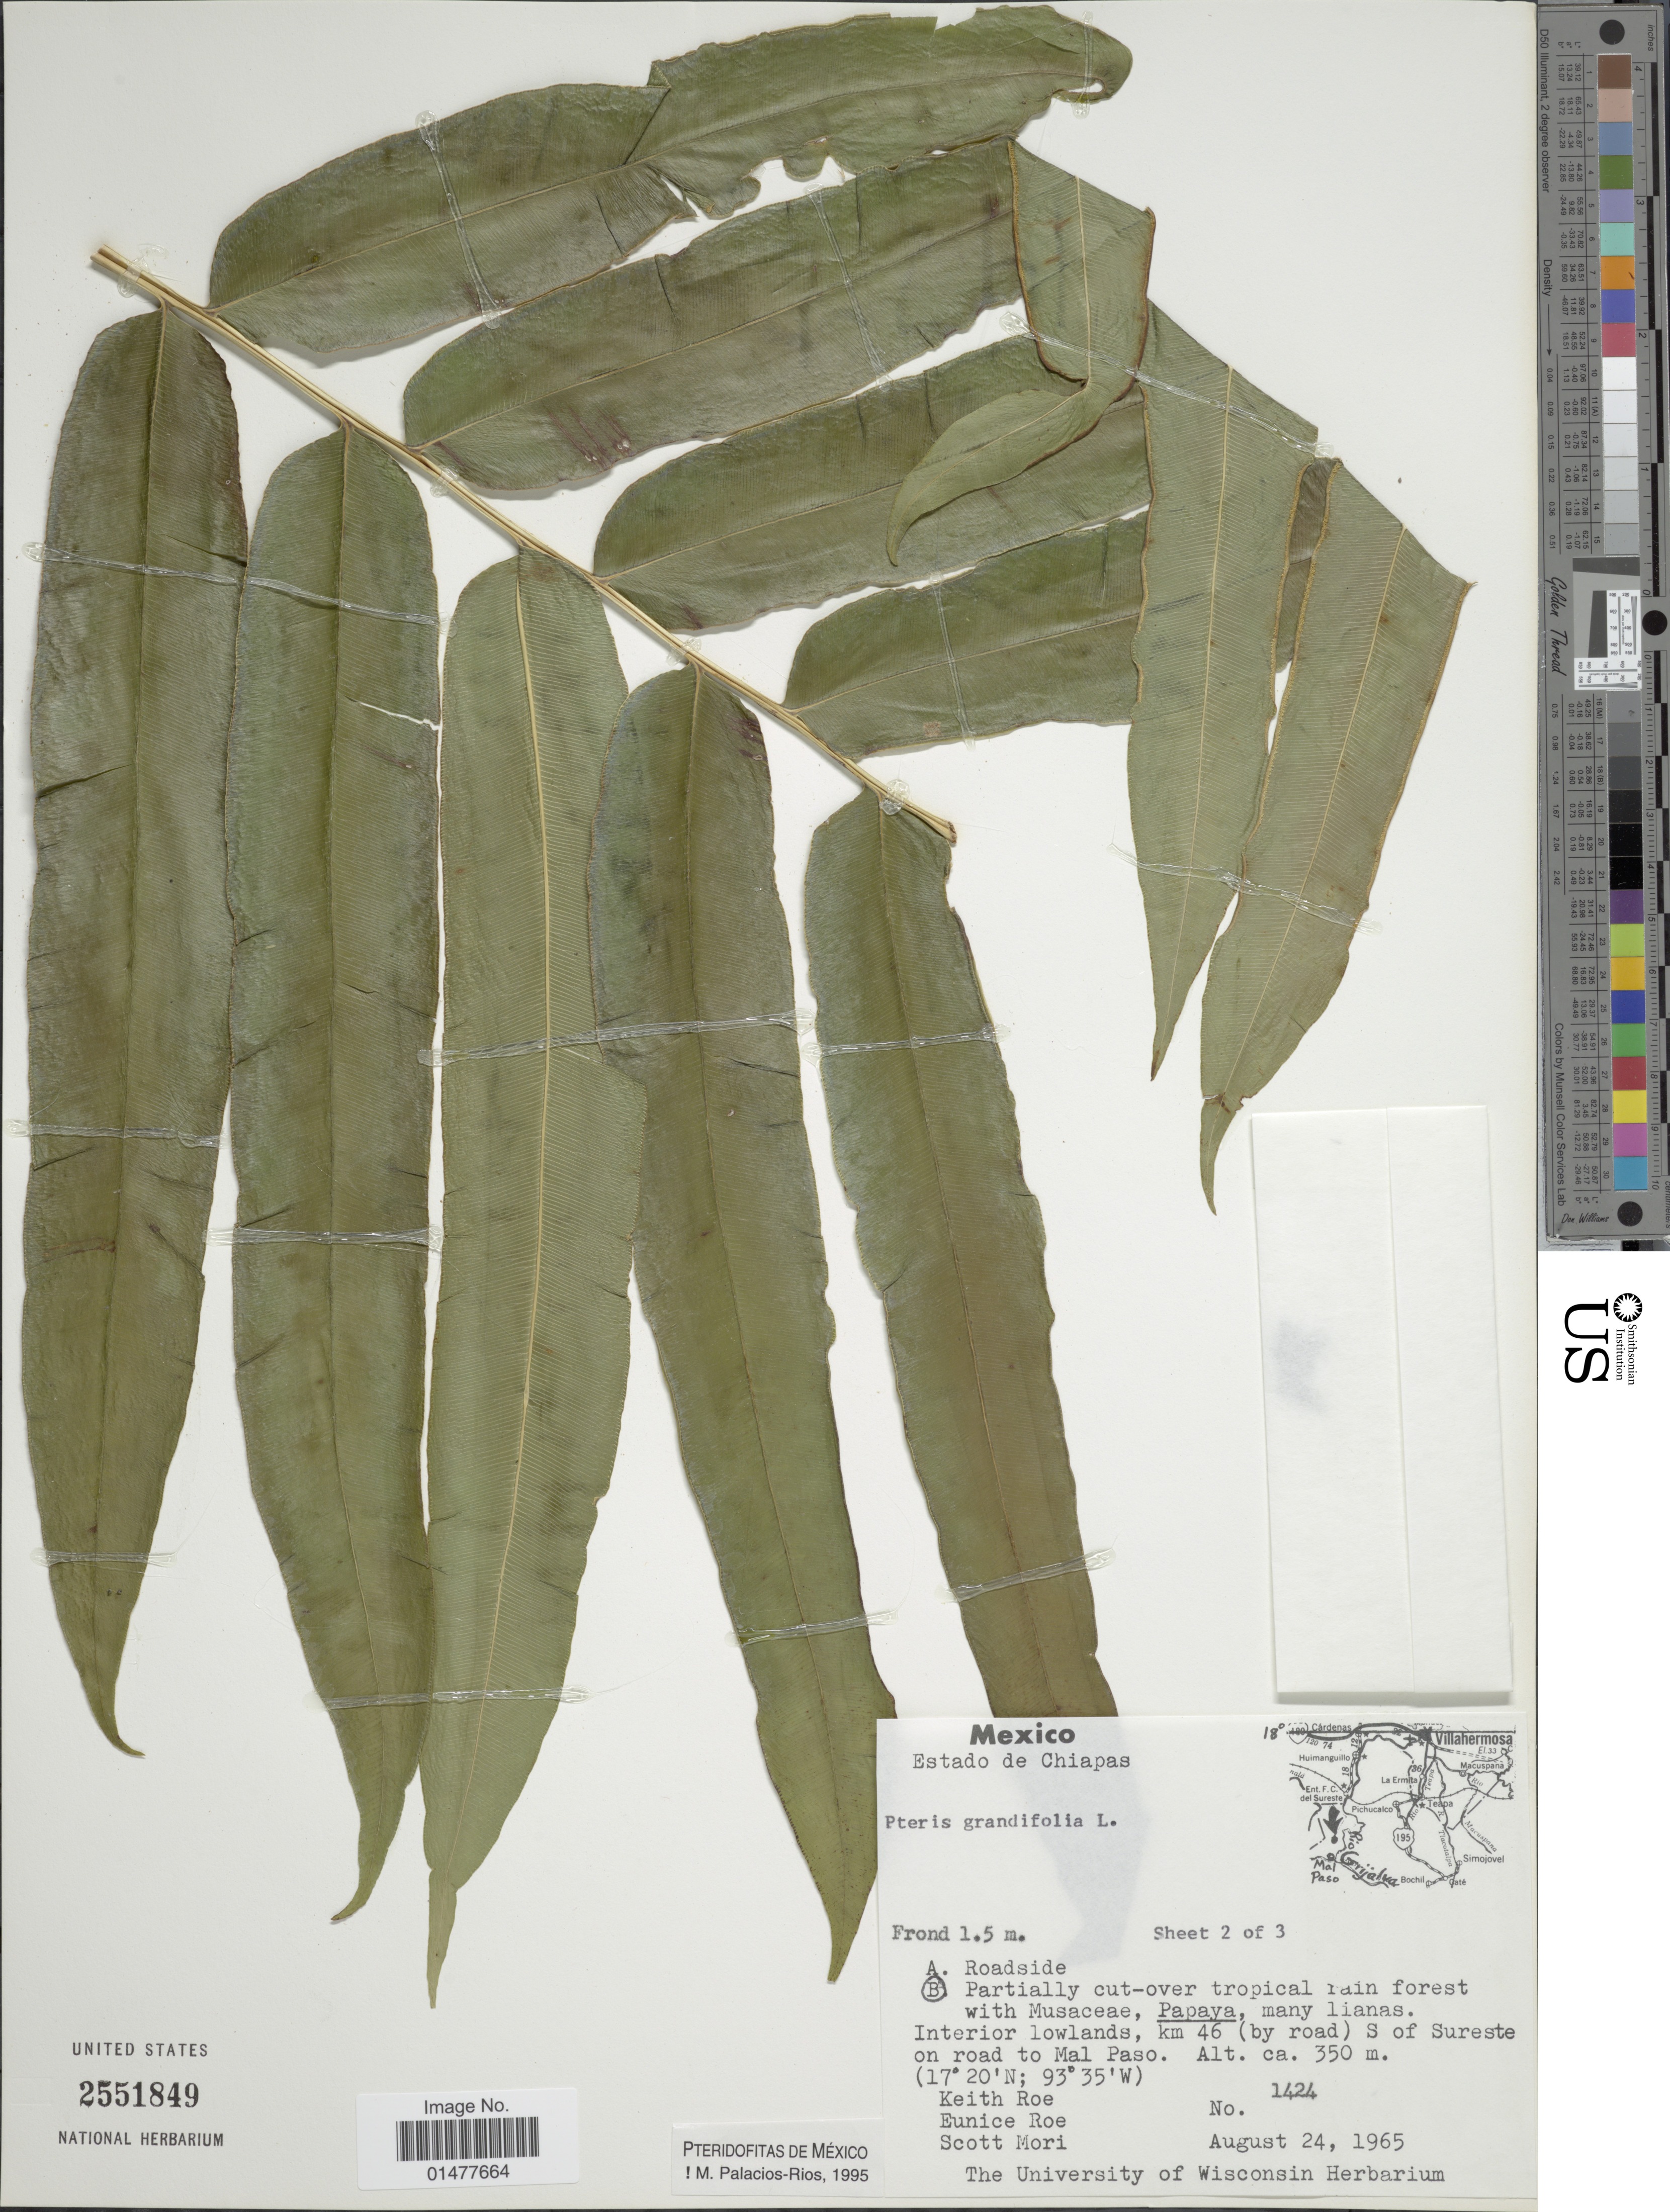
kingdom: Plantae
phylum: Tracheophyta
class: Polypodiopsida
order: Polypodiales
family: Pteridaceae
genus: Pteris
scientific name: Pteris grandifolia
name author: L.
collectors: K. E. Roe, E. Roe & S. Mori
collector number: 1424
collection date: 1965-08-24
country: Mexico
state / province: Chiapas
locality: Roadside, interior lowlands, km 46 (by road) S of Sureste on road to Mal Paso.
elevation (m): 350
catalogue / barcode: US 2551849